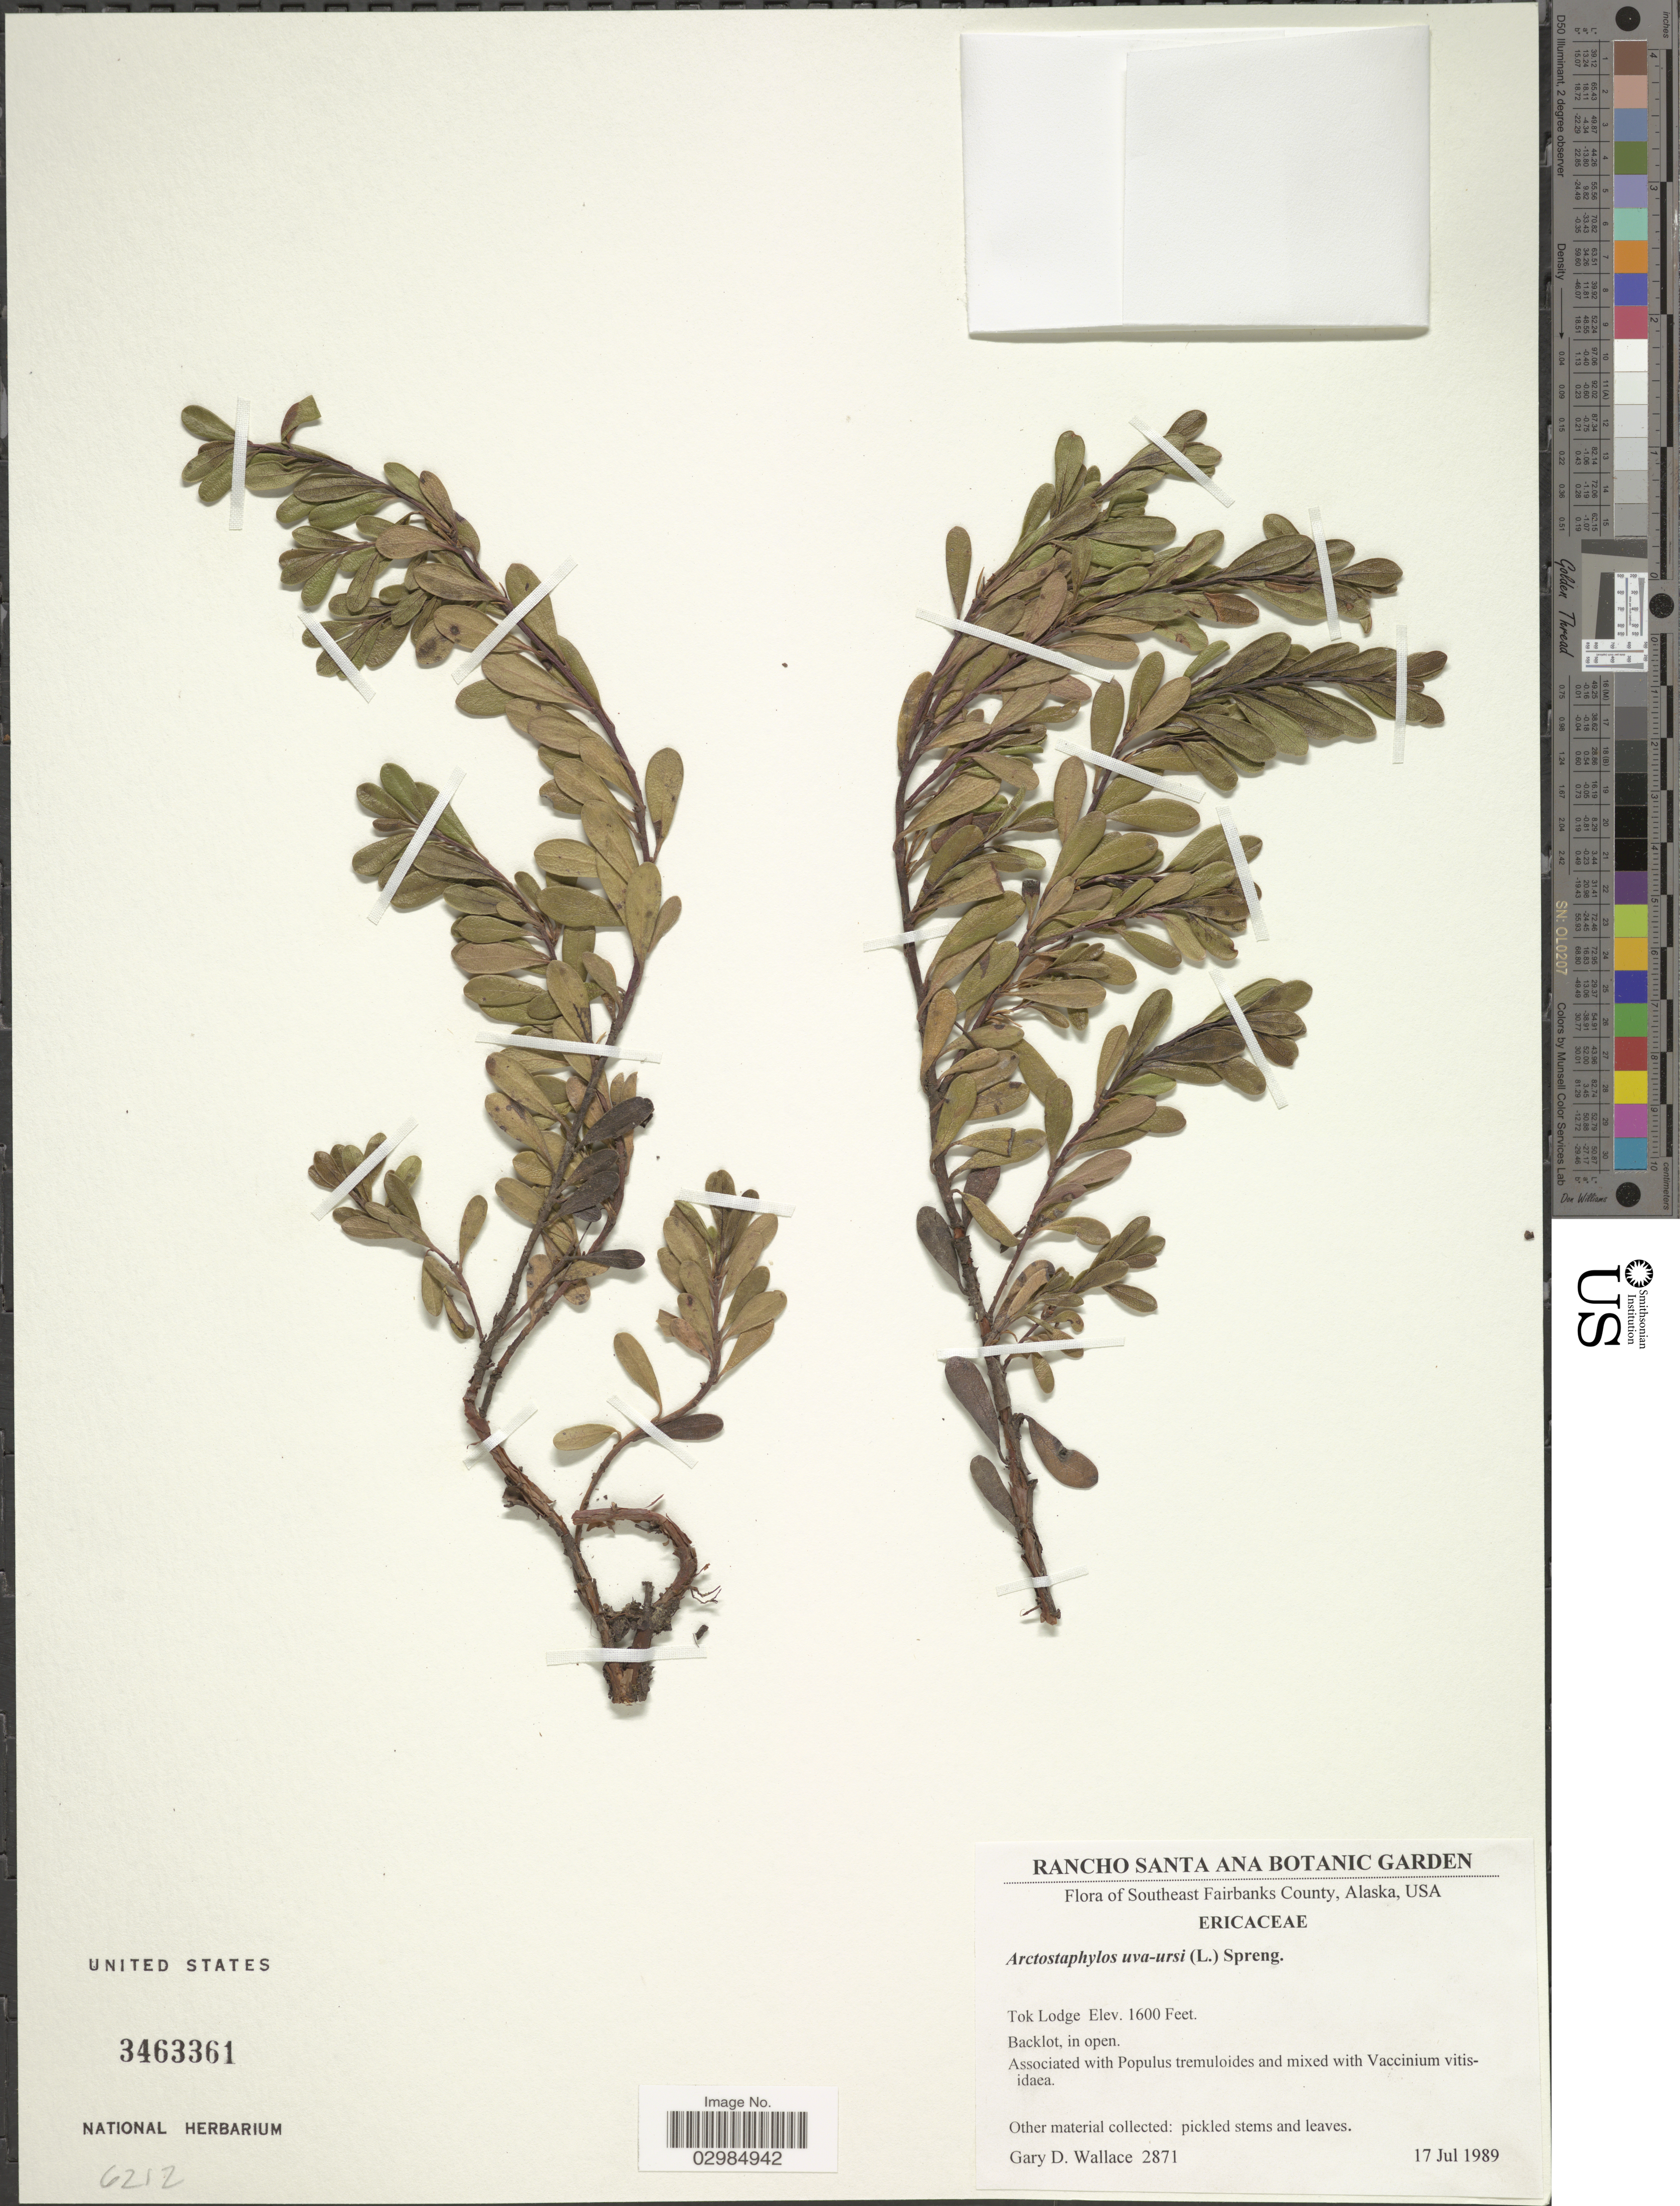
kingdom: Plantae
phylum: Tracheophyta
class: Magnoliopsida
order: Ericales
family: Ericaceae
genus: Arctostaphylos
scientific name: Arctostaphylos uva-ursi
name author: (L.) Spreng.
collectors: G. D. Wallace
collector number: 2871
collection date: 1989-07-17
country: United States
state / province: Alaska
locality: Southeast Fairbanks County. Tok Lodge.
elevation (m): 488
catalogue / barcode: US 3463361